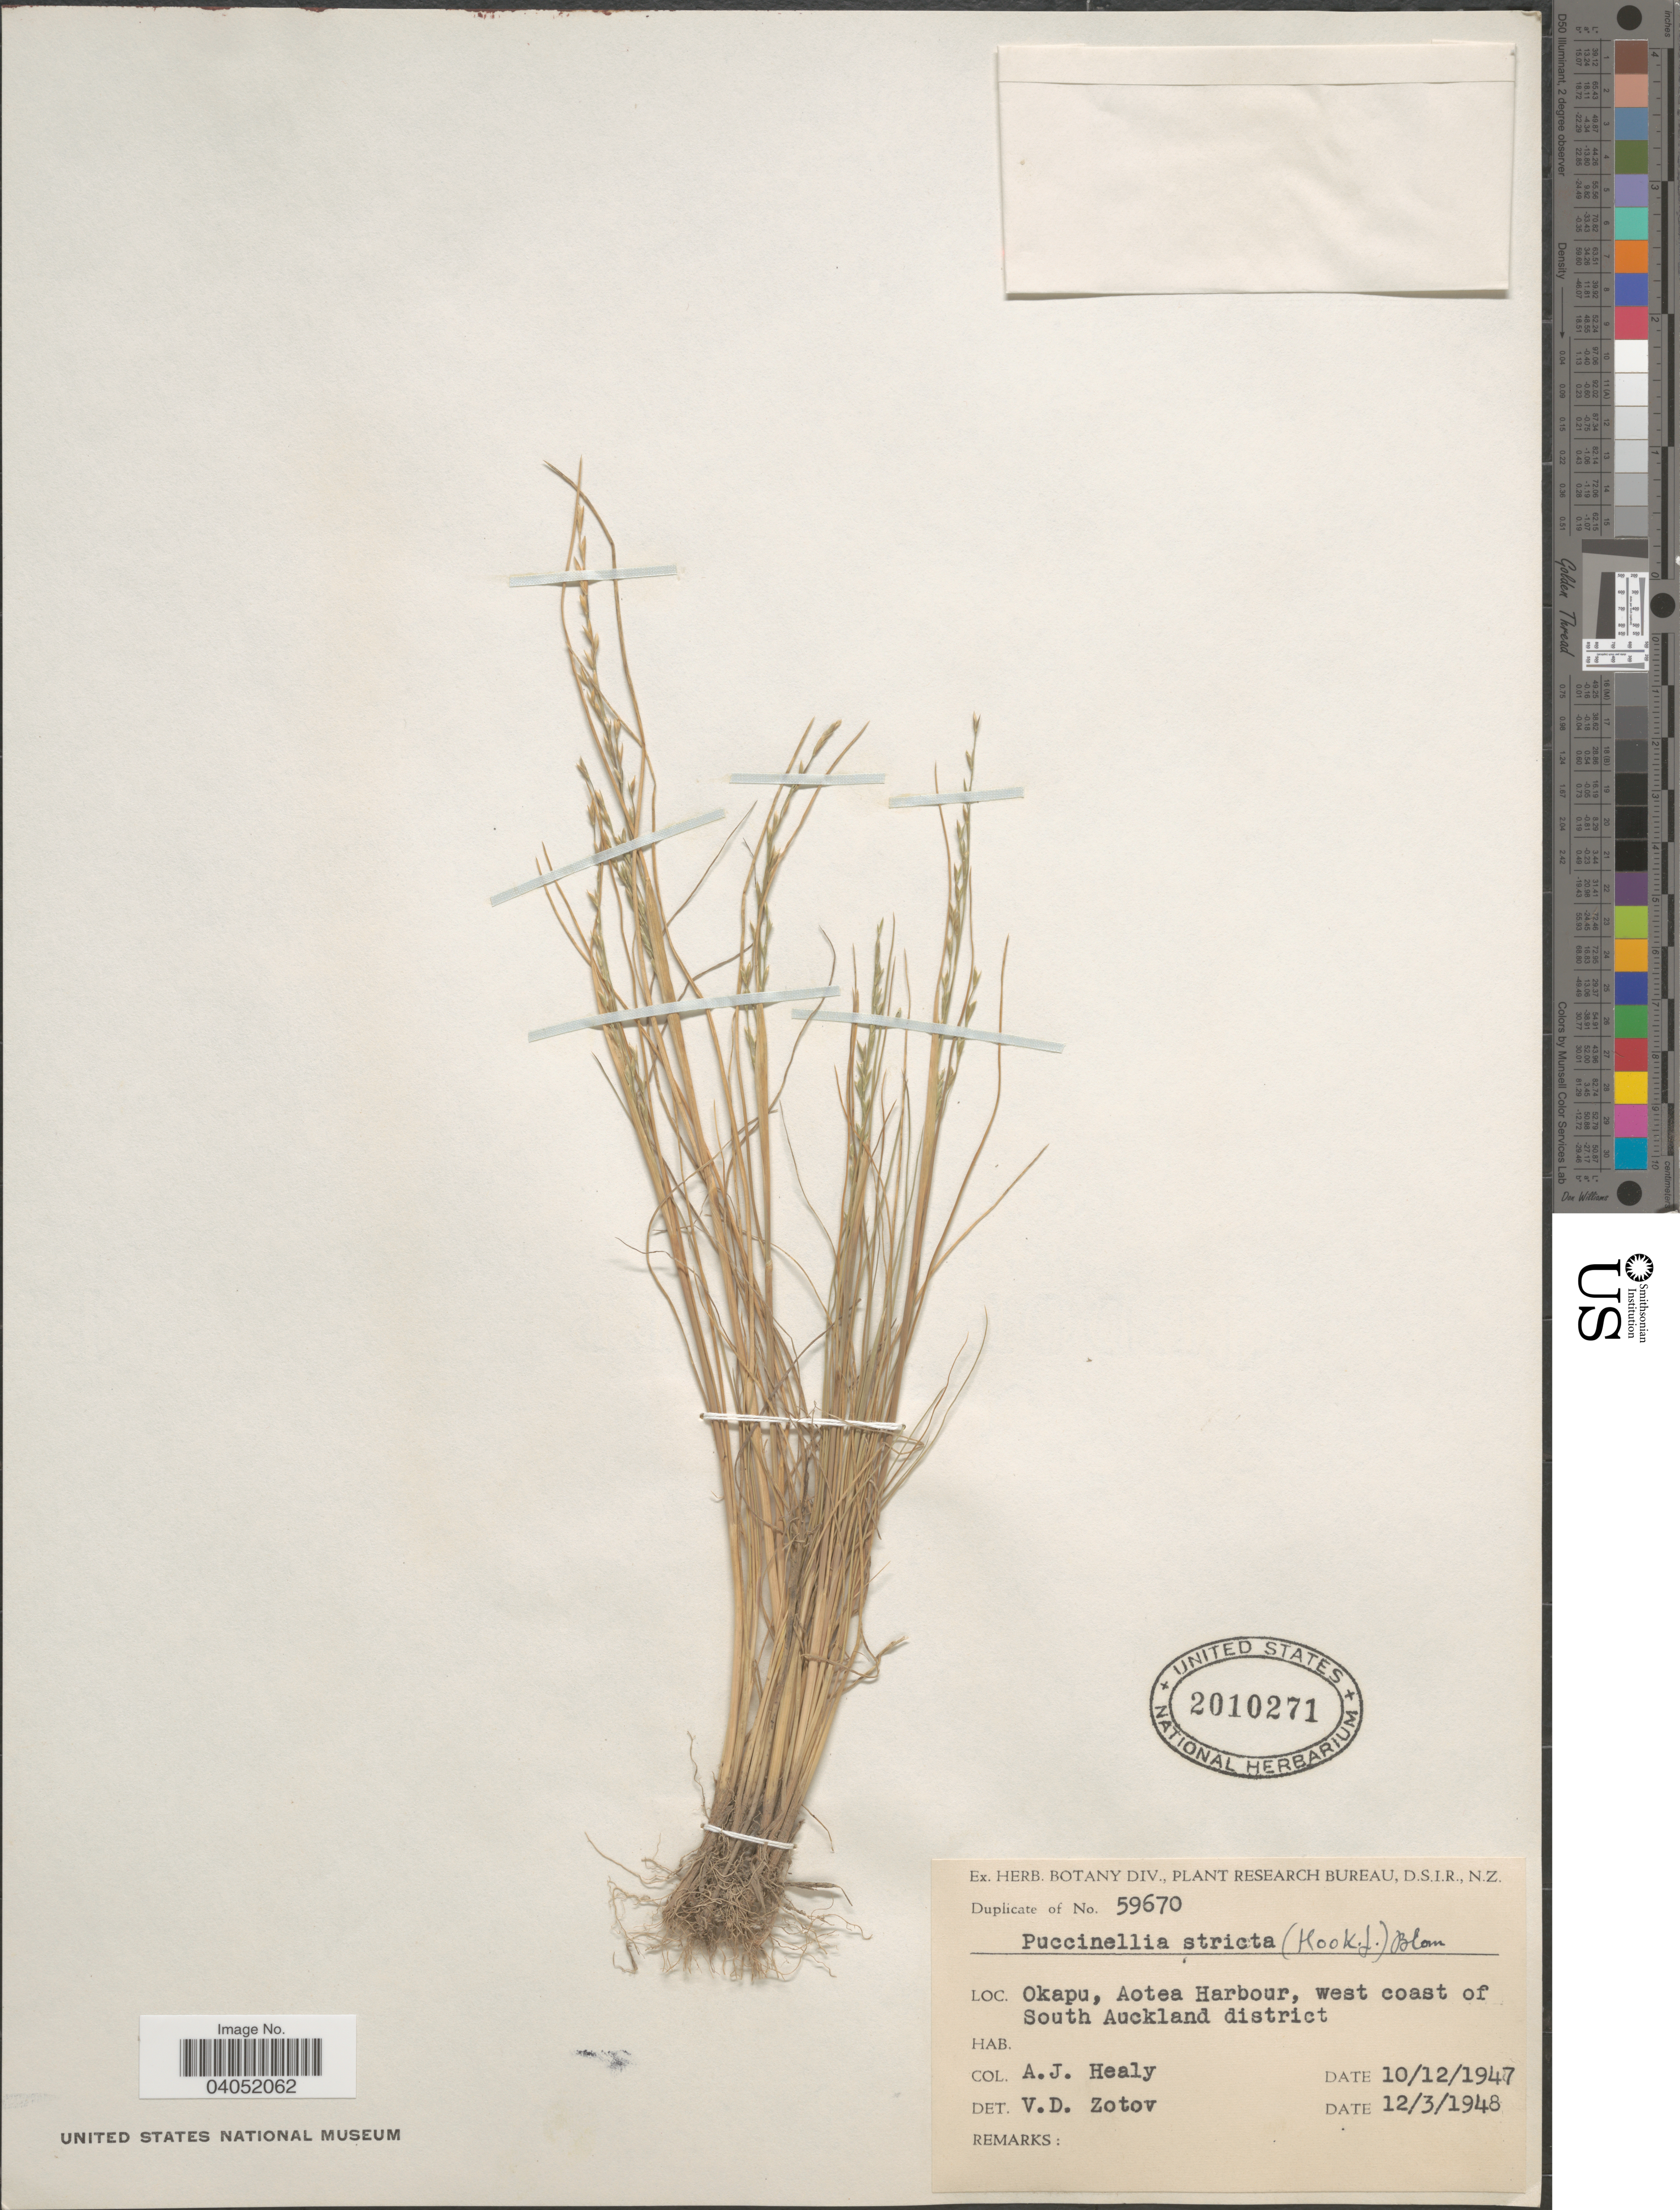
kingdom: Plantae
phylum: Tracheophyta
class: Liliopsida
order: Poales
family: Poaceae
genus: Puccinellia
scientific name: Puccinellia stricta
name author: Keng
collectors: A. Healy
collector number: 59670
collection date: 1947-12-10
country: New Zealand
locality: Okapu, Aotea Harbour, west coast of South Auckland district.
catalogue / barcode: US 2010271